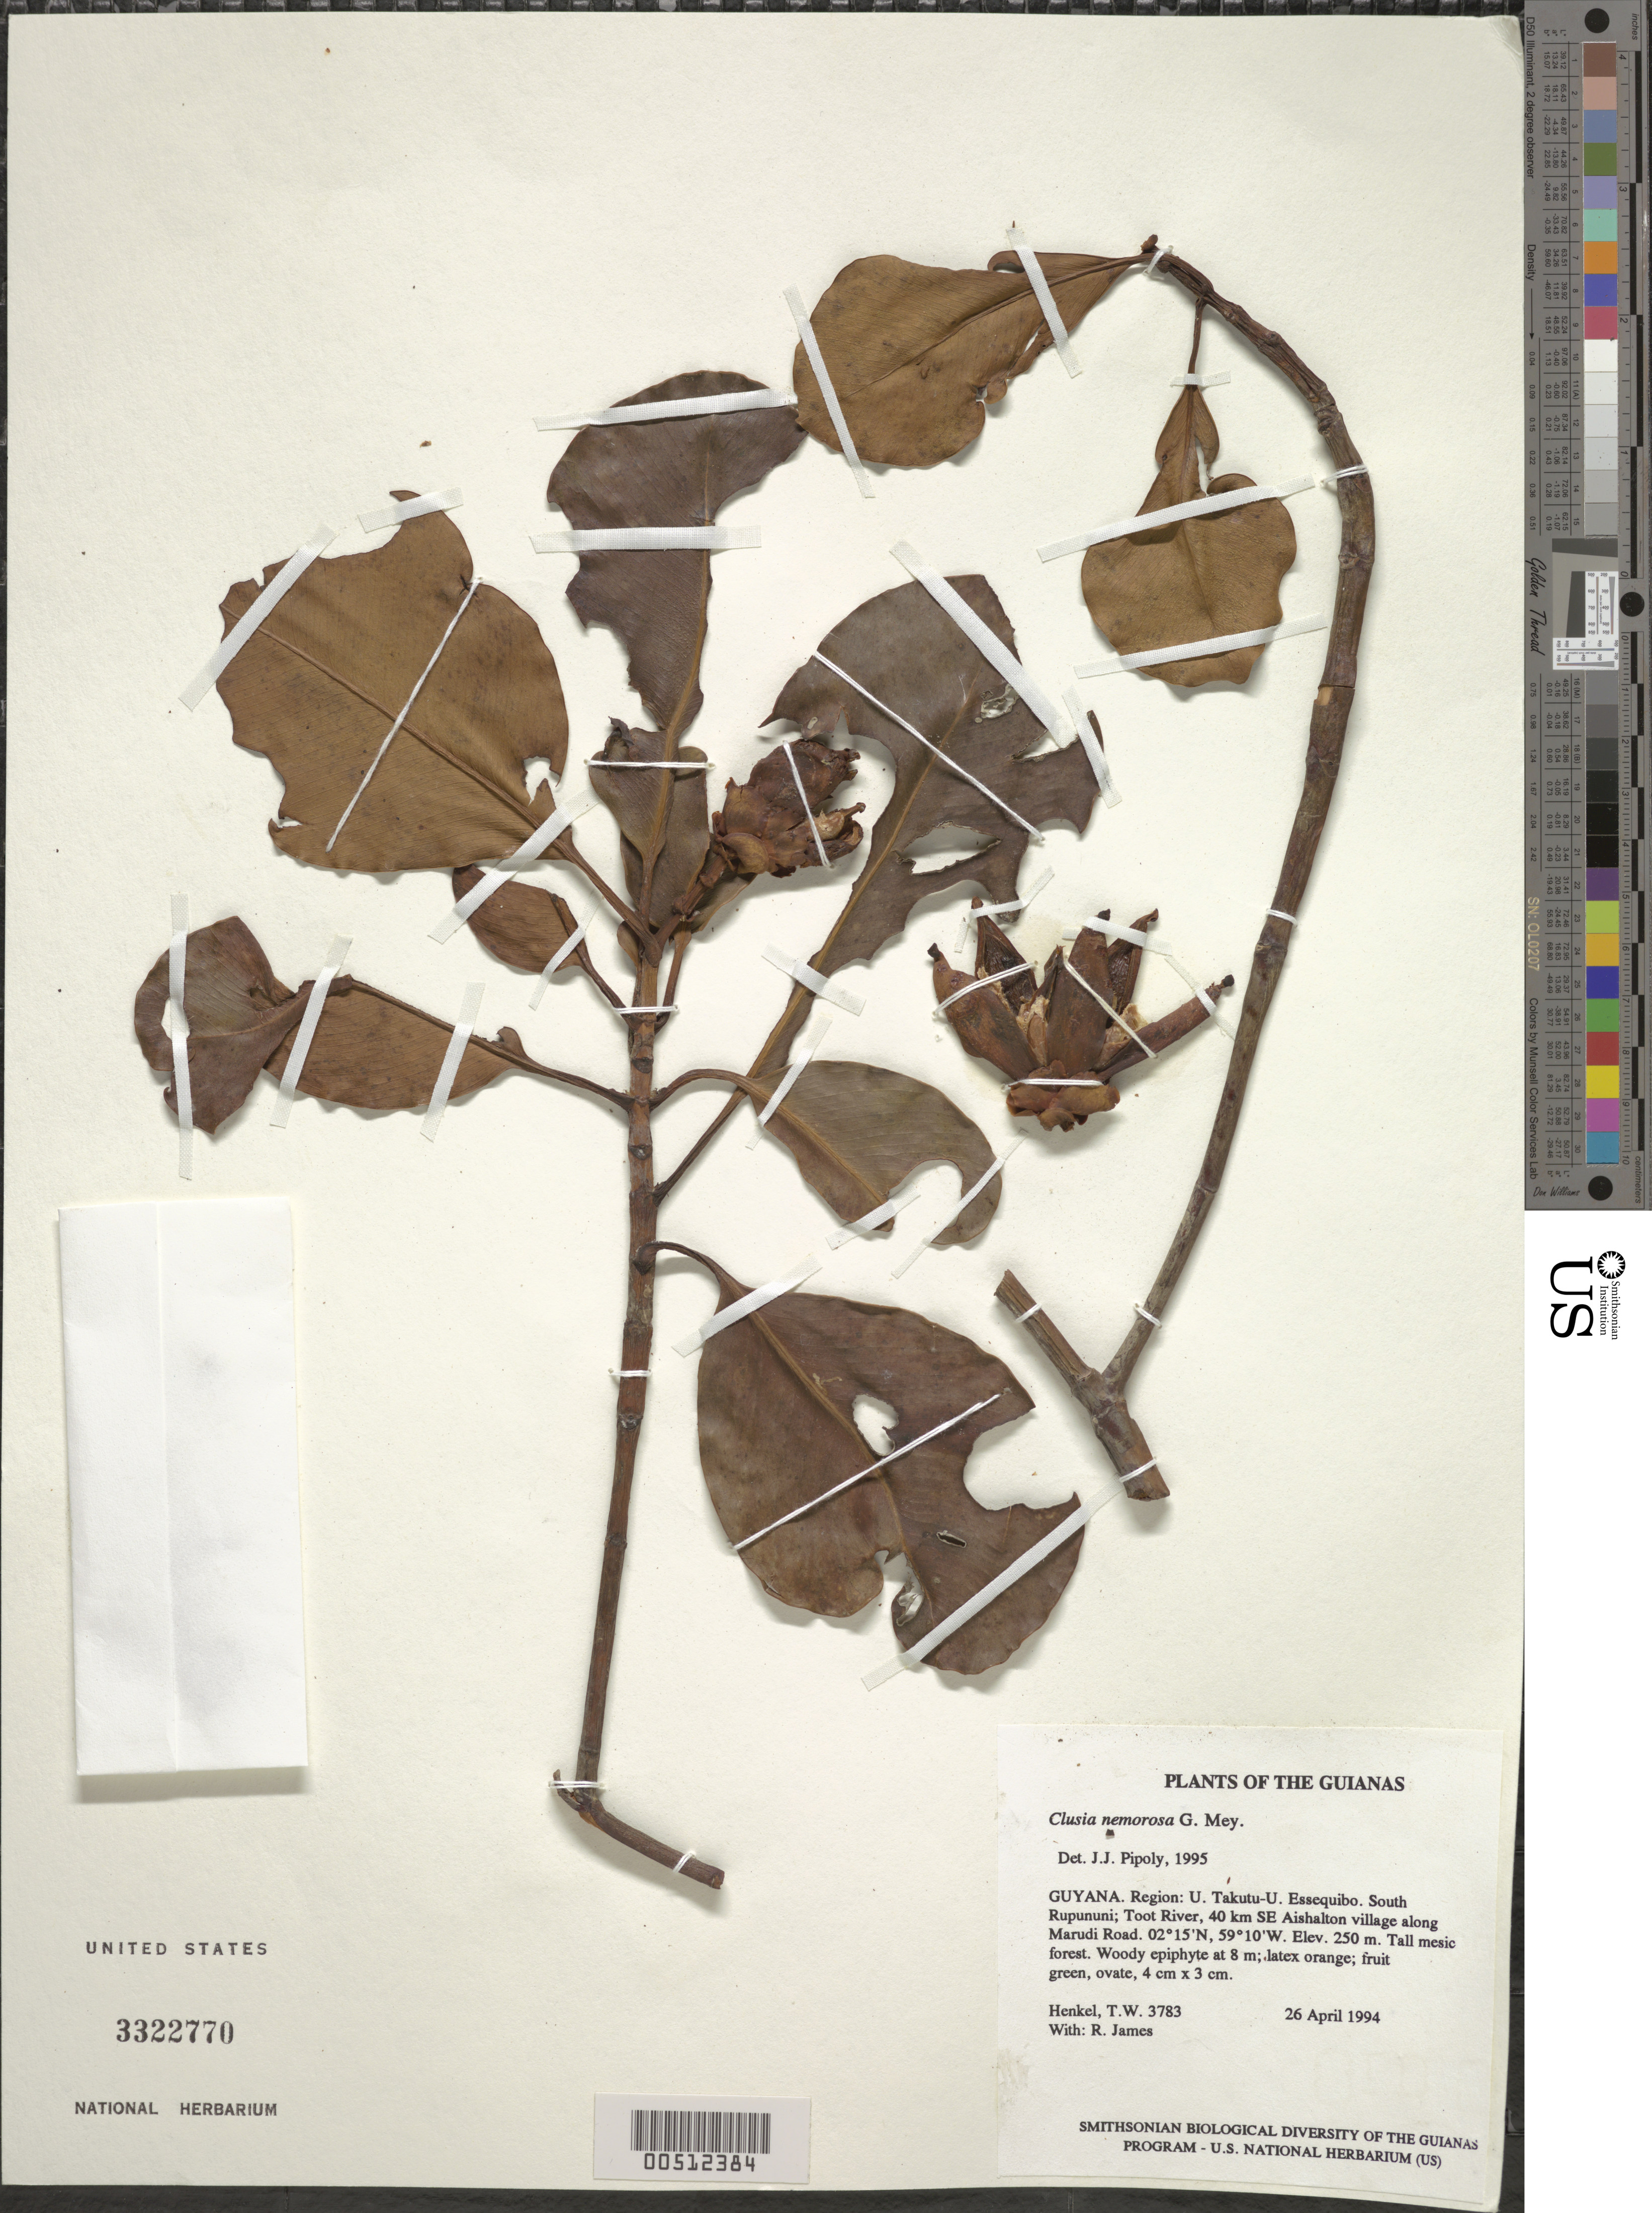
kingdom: Plantae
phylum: Tracheophyta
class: Magnoliopsida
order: Malpighiales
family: Clusiaceae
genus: Clusia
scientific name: Clusia nemorosa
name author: G. Mey.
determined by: Pipoly, J. J., III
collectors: T. Henkel & R. James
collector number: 3783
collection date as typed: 26 April 1994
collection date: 1994-04-26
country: Guyana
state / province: U. Takutu-U. Essequibo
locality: South Rupununi; Toot River, 40 km SE Aishalton village along Marudi Road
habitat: Tall mesic forest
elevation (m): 250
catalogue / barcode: US 3322770